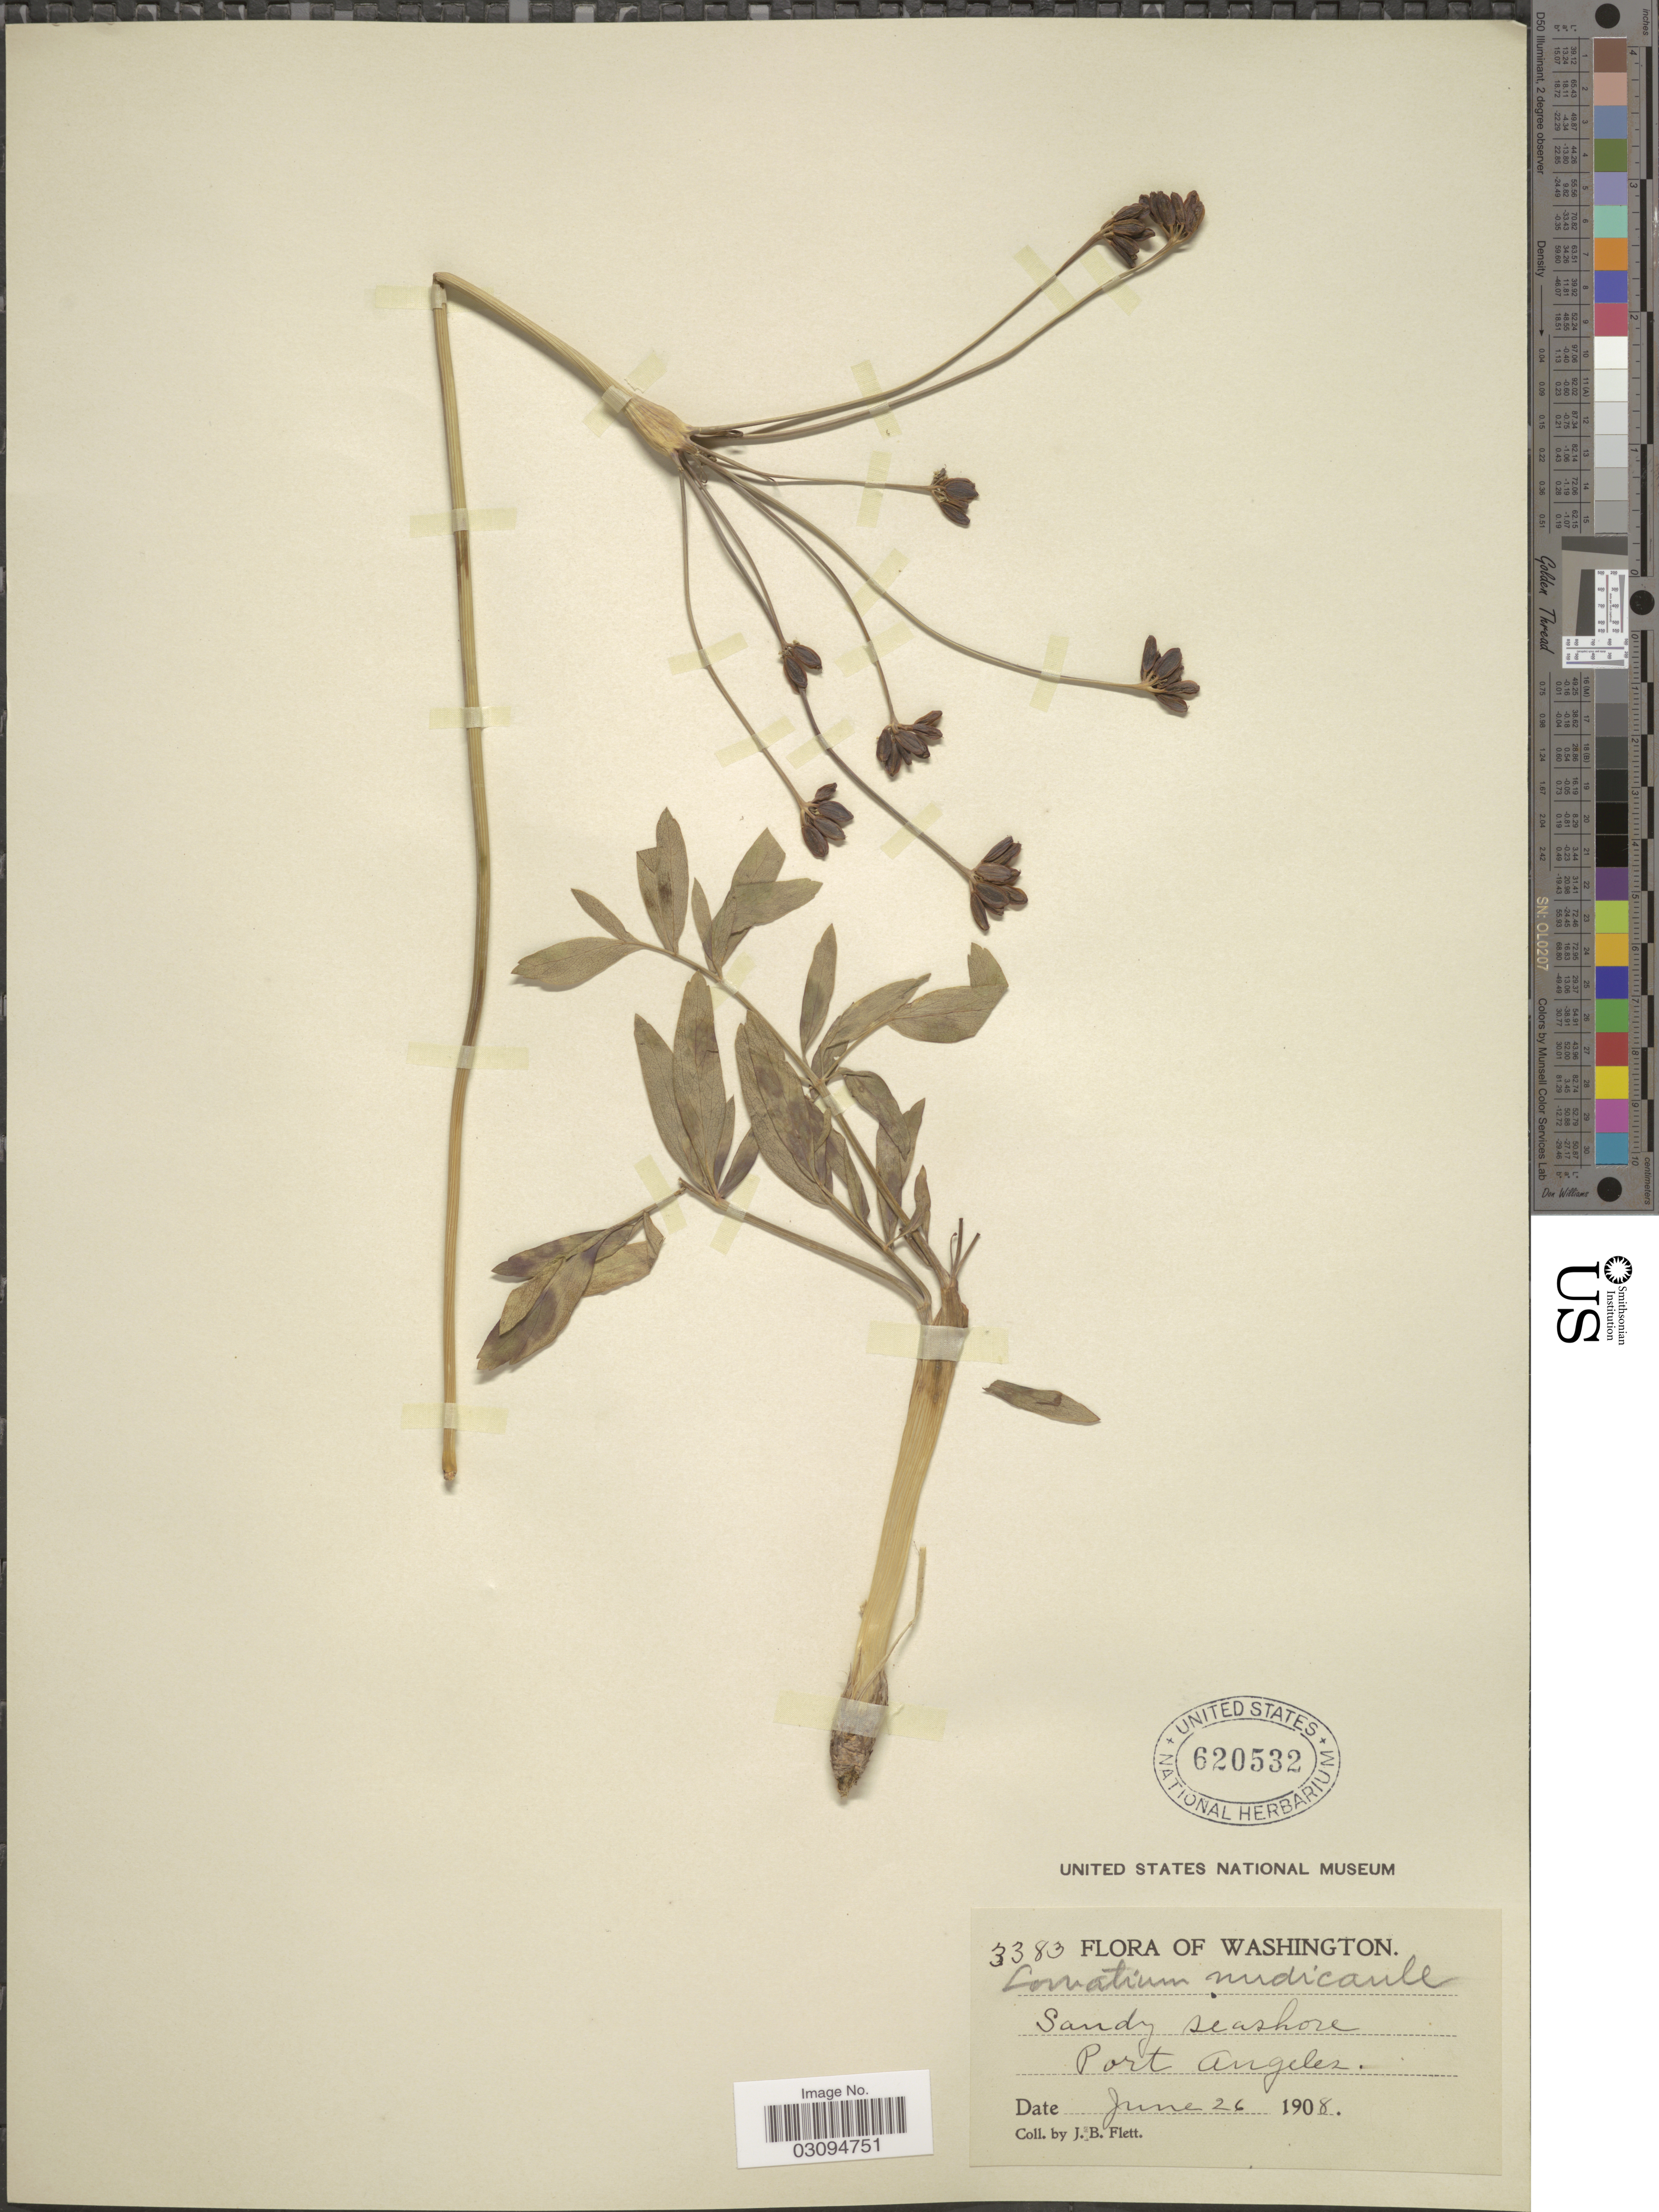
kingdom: Plantae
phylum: Tracheophyta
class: Magnoliopsida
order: Apiales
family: Apiaceae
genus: Lomatium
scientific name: Lomatium nudicaule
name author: (Pursh) J.M. Coult. & Rose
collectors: J. Flett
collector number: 3383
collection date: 1908-06-26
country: United States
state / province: Washington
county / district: Clallam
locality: Sandy seashore. Port Angeles.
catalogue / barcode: US 620532